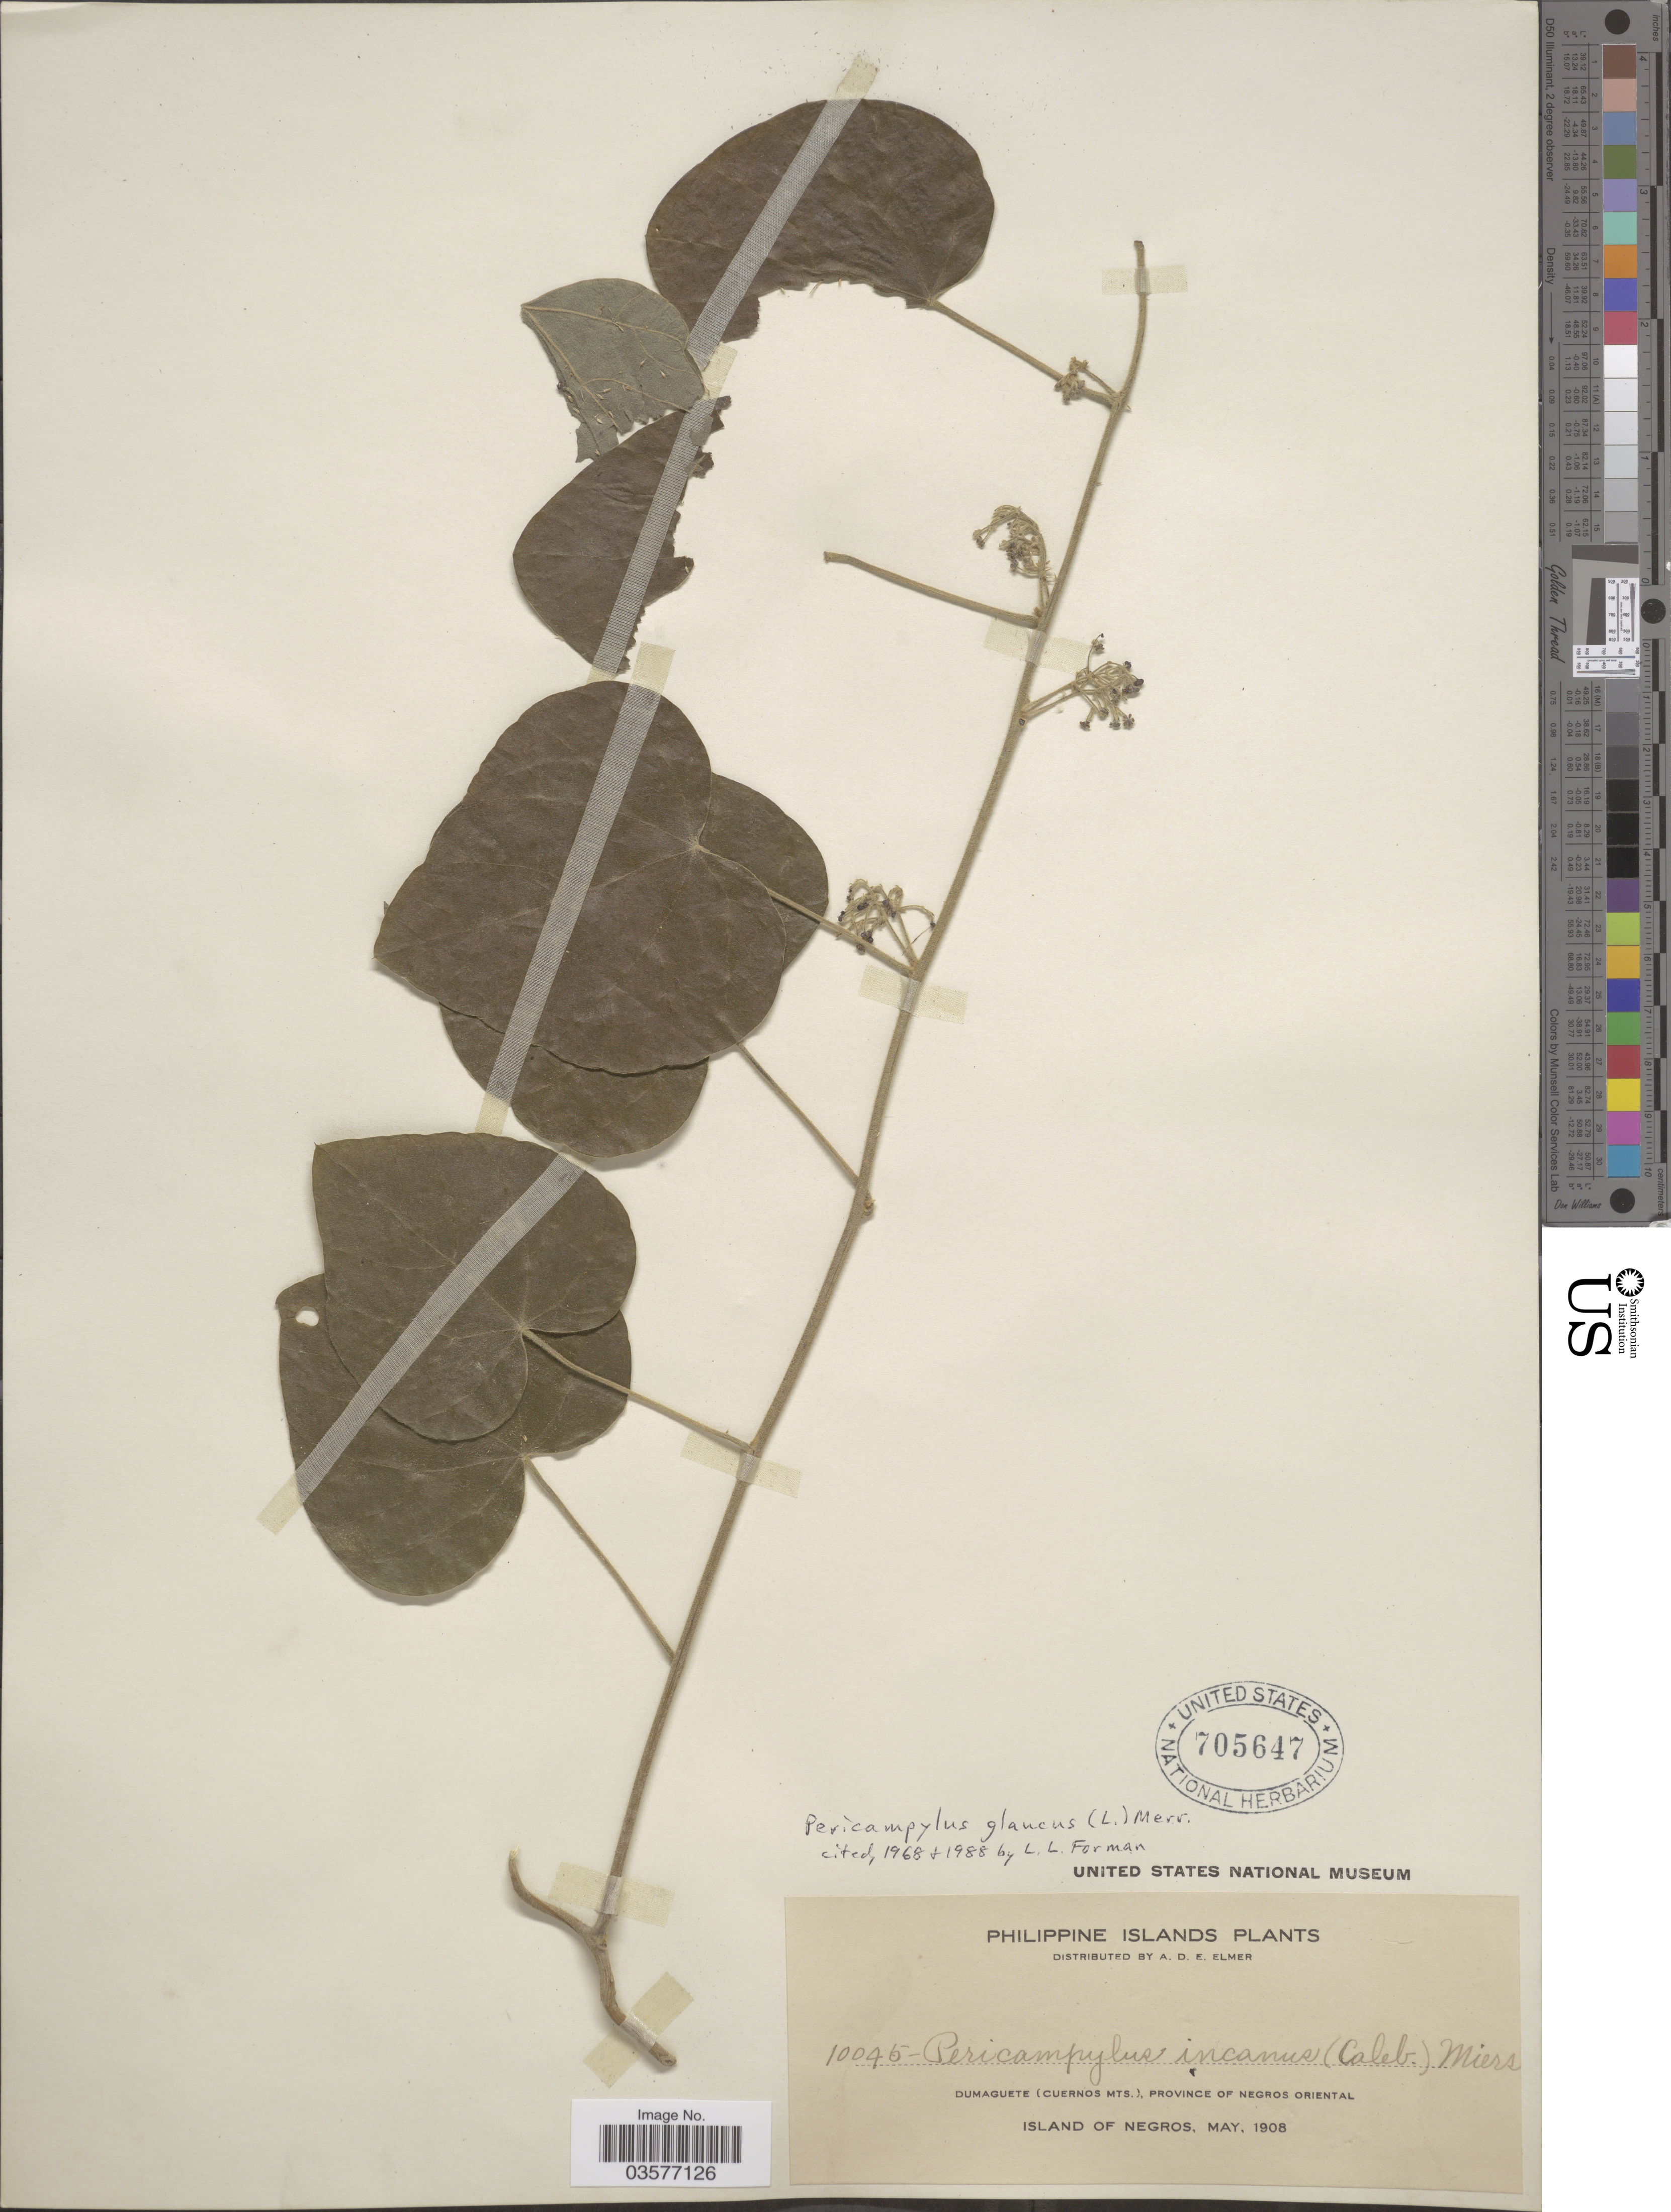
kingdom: Plantae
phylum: Tracheophyta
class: Magnoliopsida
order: Ranunculales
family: Menispermaceae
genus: Pericampylus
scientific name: Pericampylus glaucus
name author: (Lam.) Merr.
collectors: A. D. E. Elmer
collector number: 10045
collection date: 1908-05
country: Philippines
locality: Philippine Islands. Dumaguete (Cuernos Mts.), Province of Negros Oriental. Island of Negros.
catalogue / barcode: US 705647